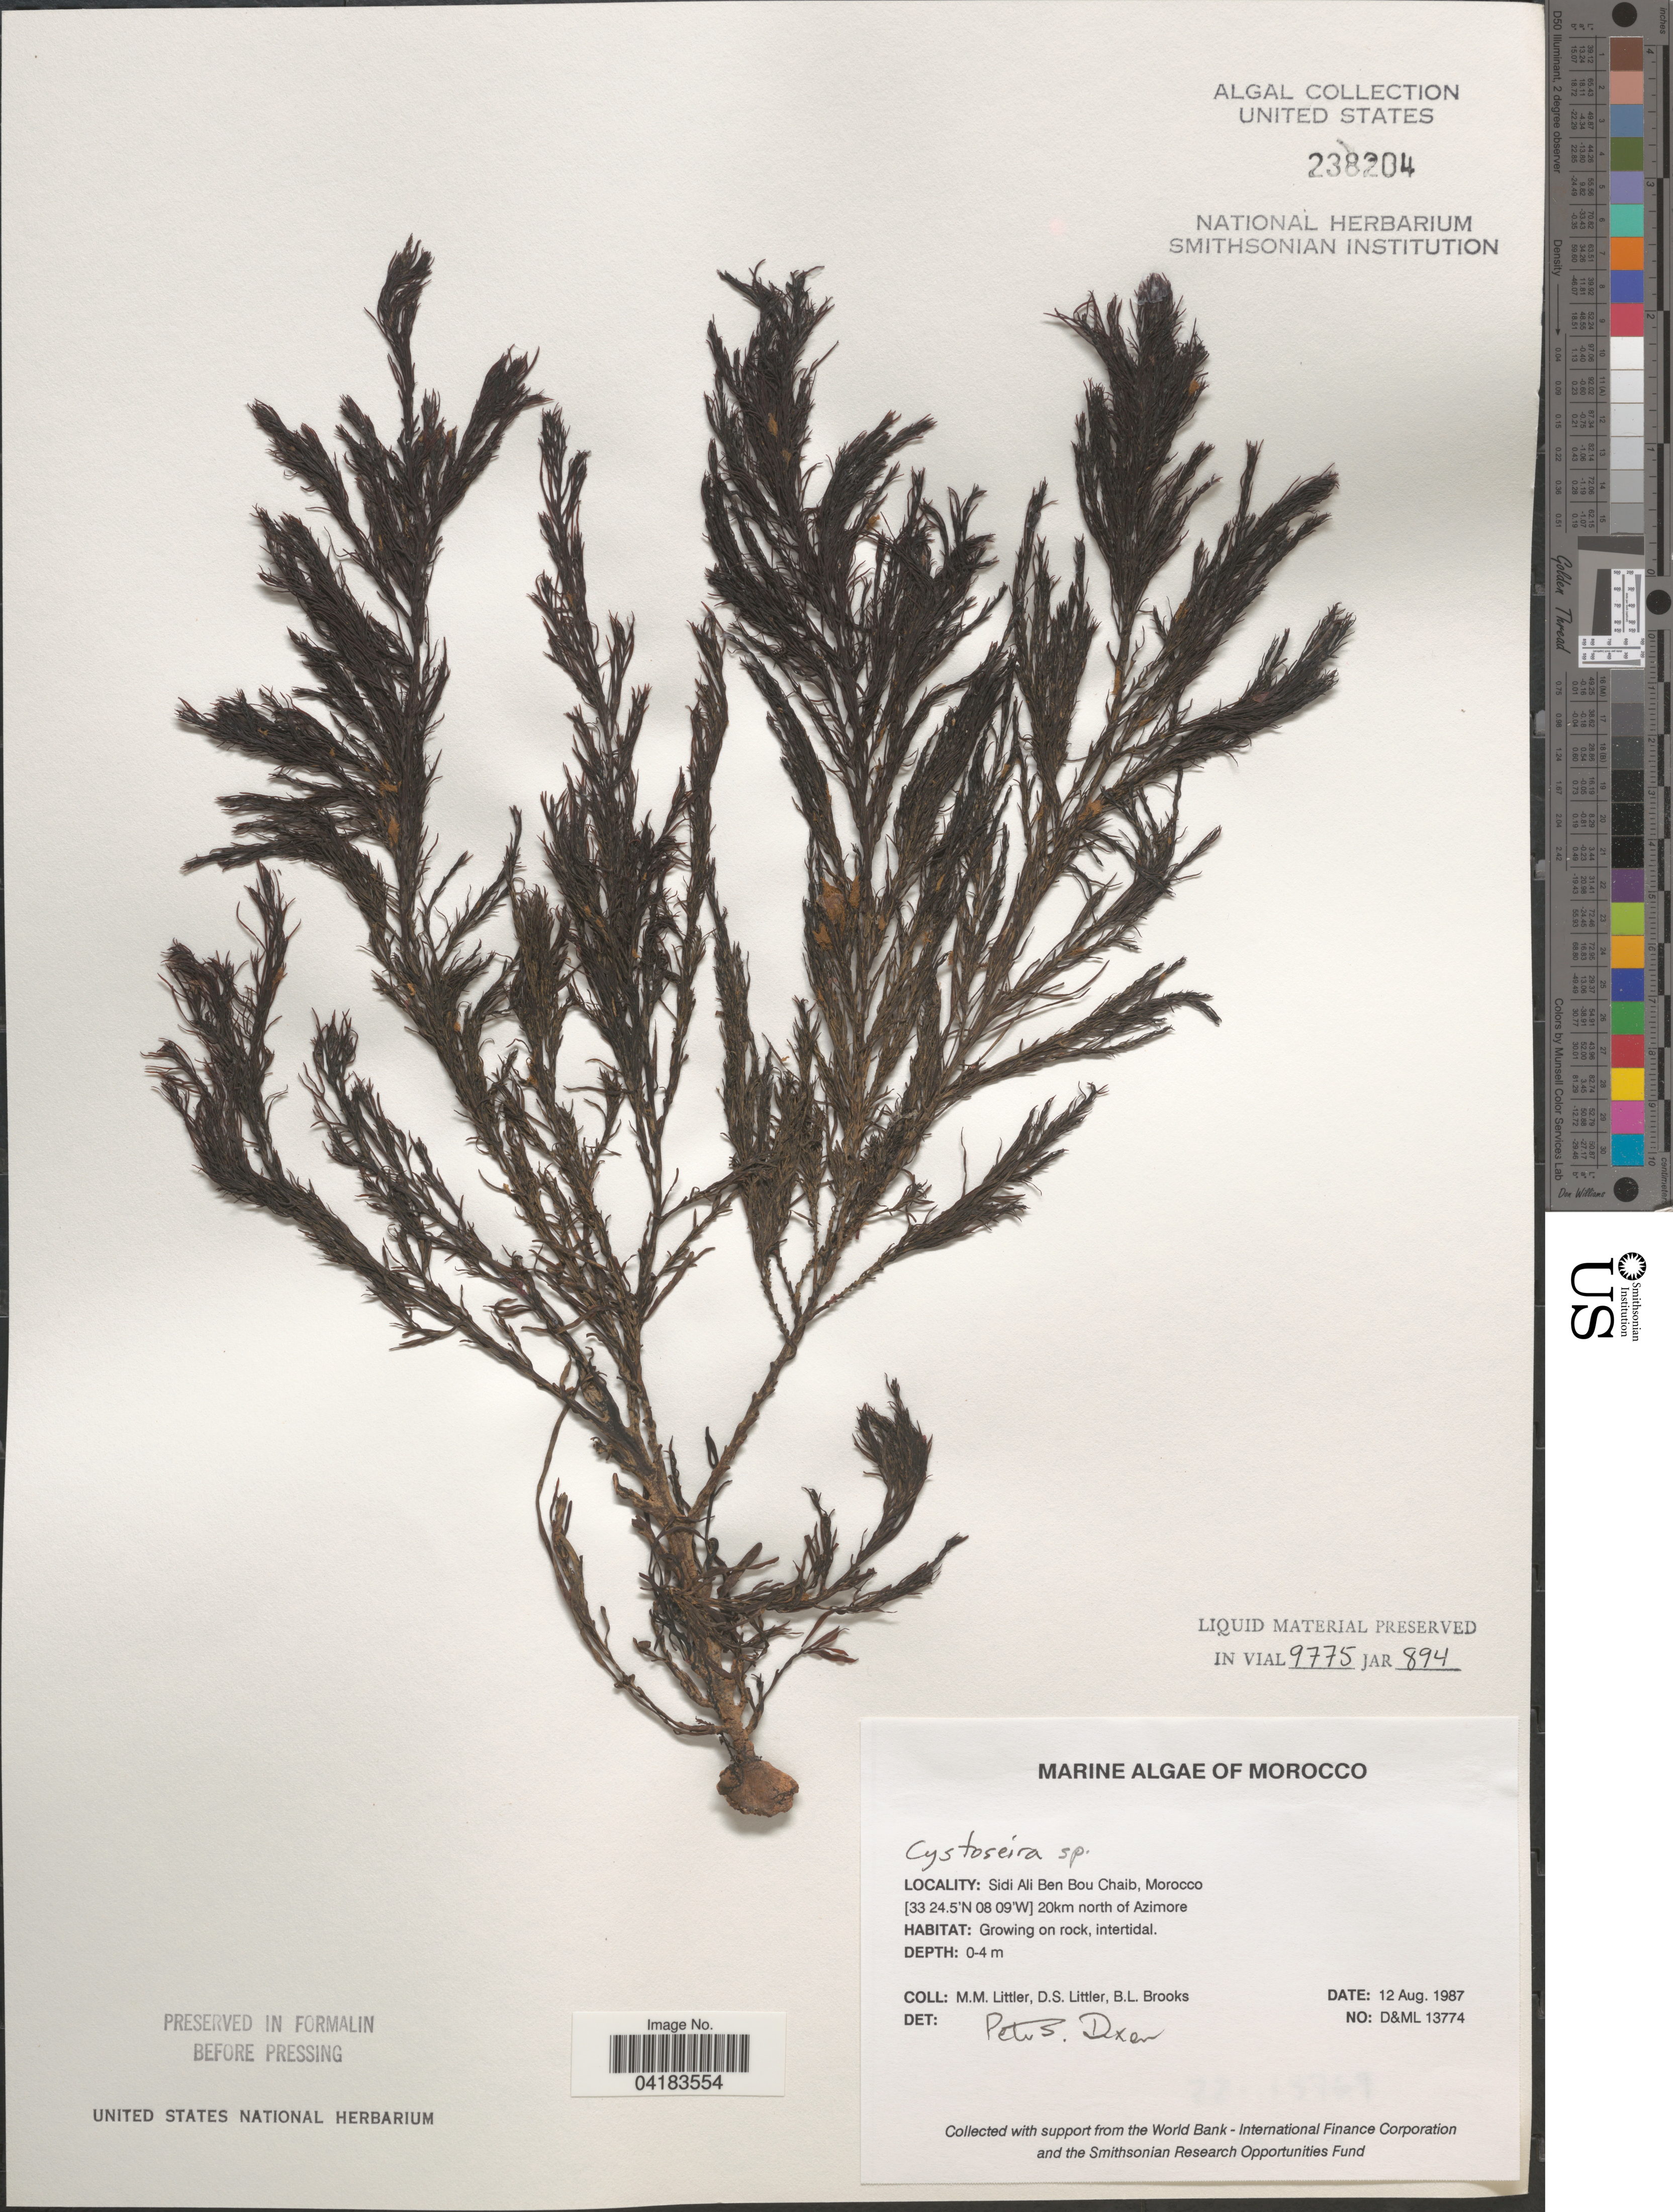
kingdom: Chromista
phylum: Ochrophyta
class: Phaeophyceae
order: Fucales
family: Sargassaceae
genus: Cystoseira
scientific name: Cystoseira sp.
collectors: D. S. Littler & B. Brooks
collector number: D&ML13774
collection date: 1987-08-12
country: Morocco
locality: Sidi Ali Ben Bou Chaib. 20km north of Azimore.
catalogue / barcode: US 238204